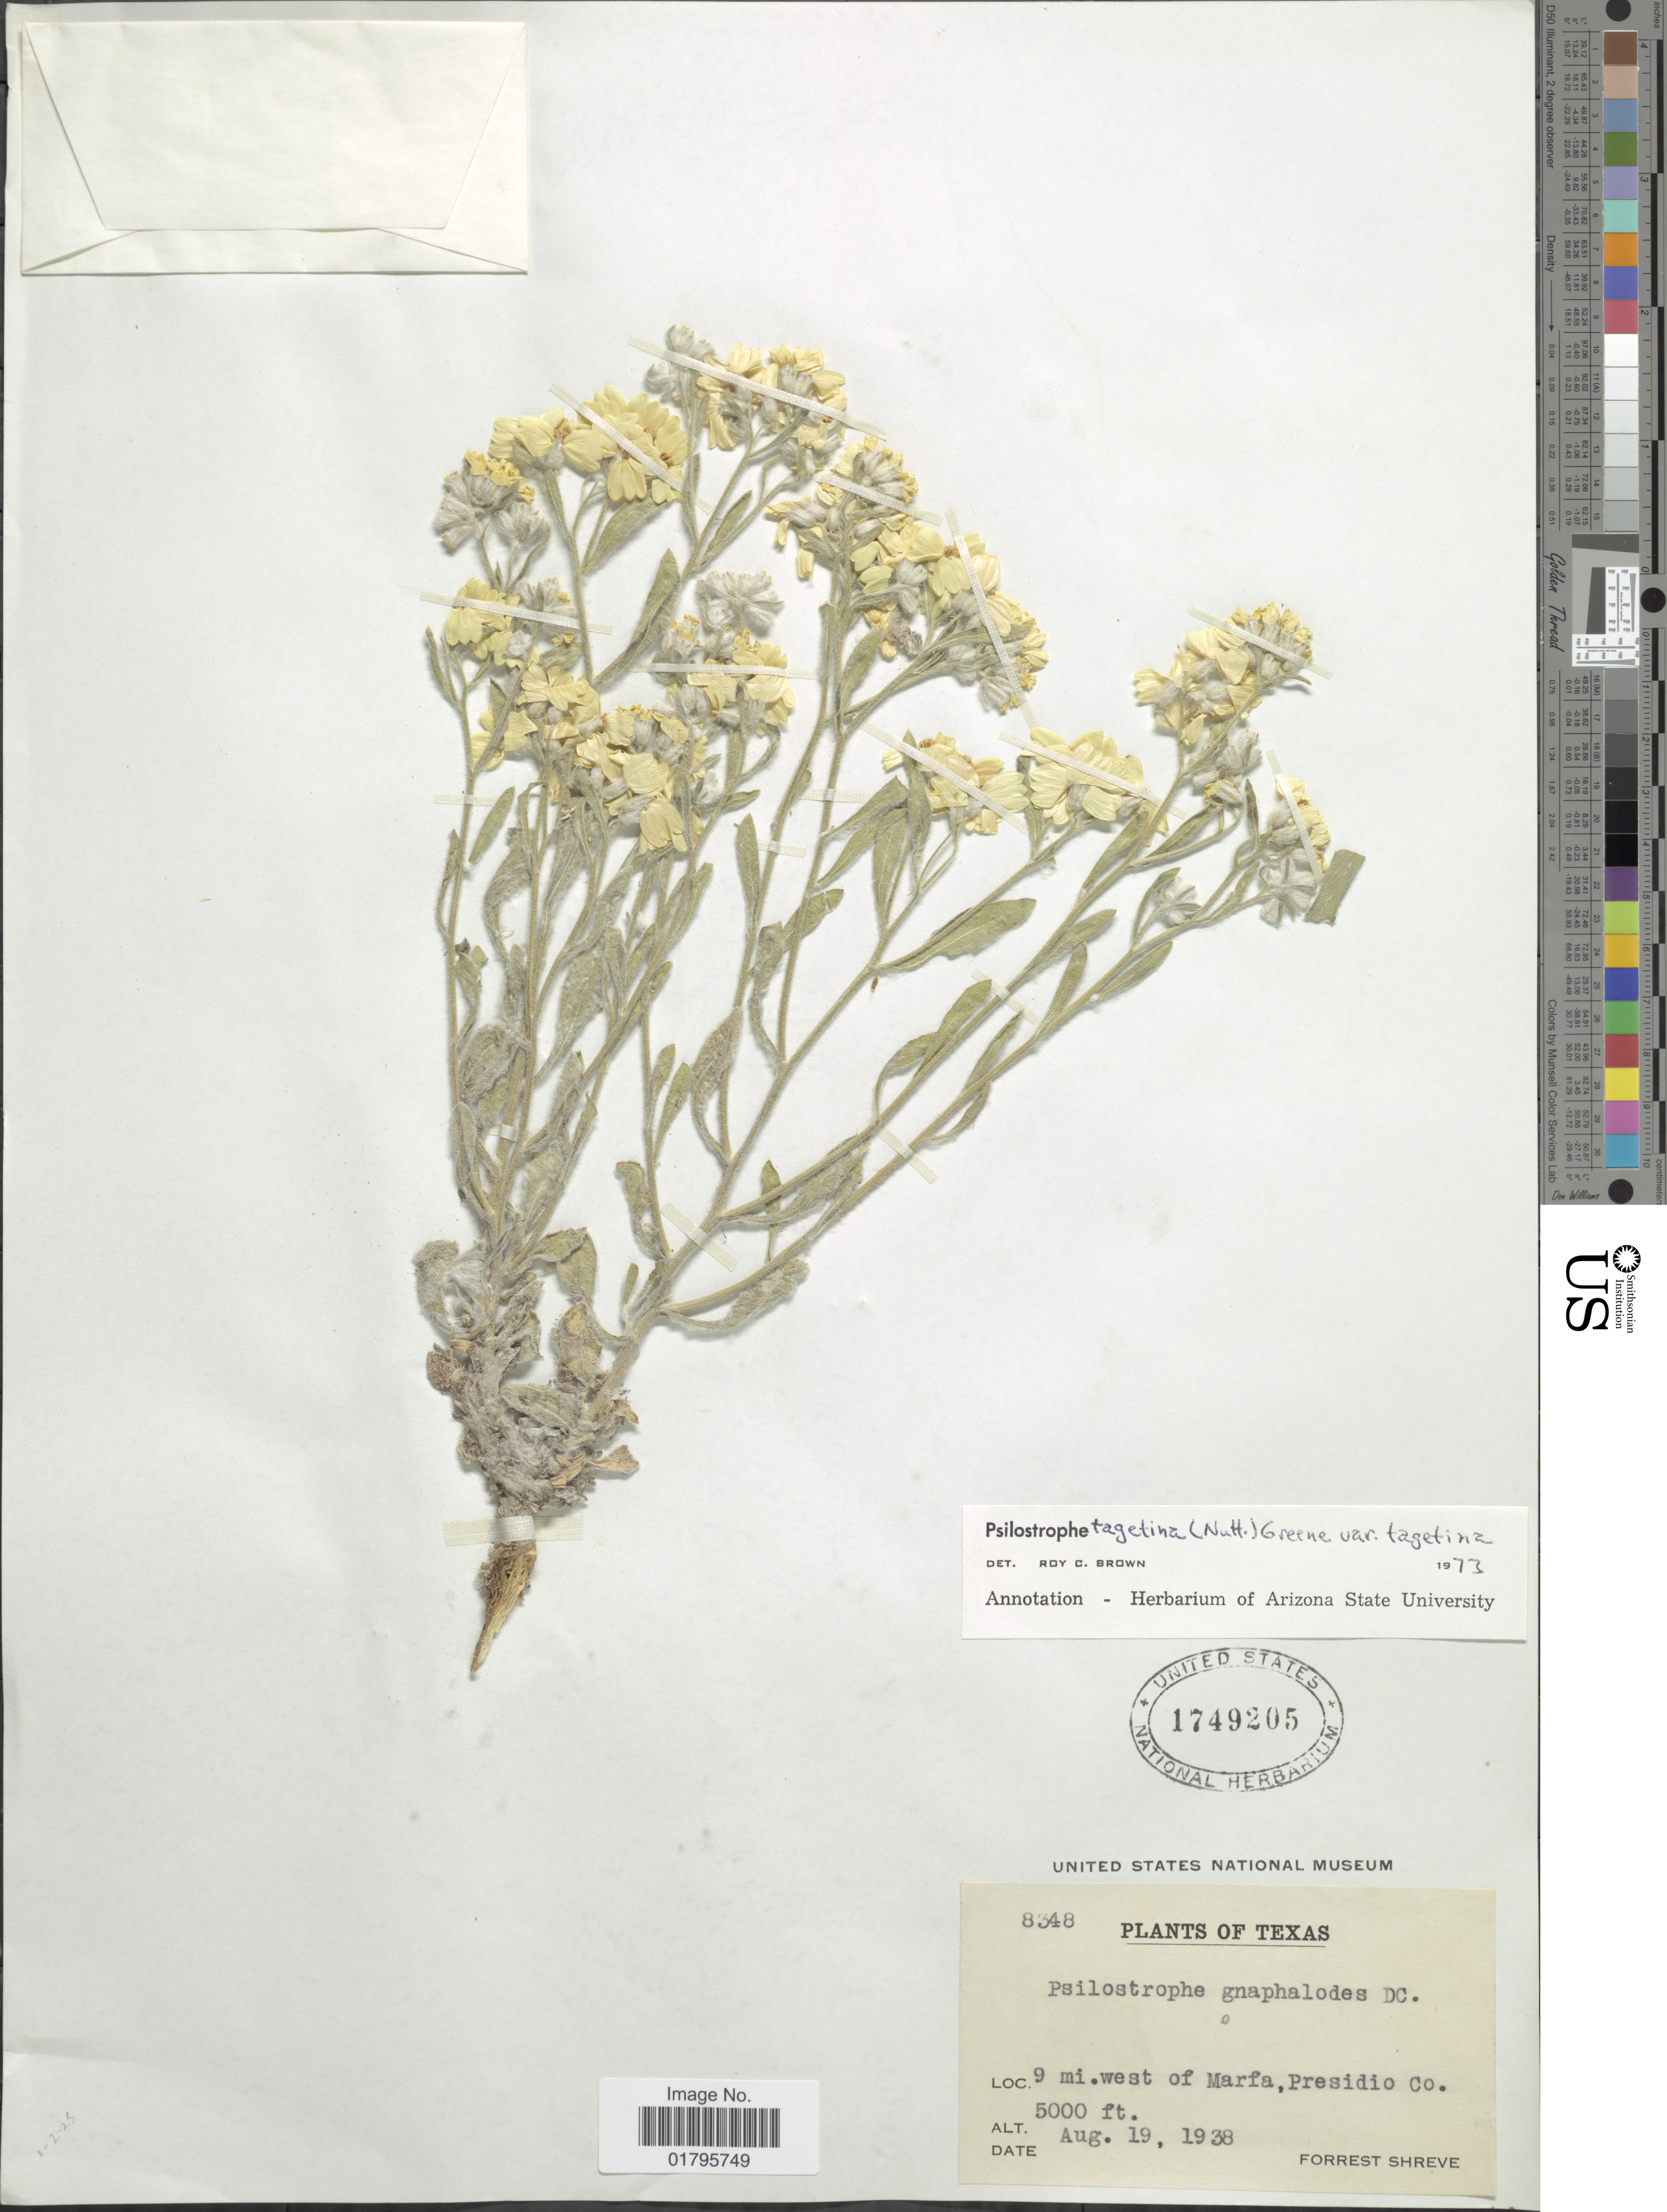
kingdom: Plantae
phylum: Tracheophyta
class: Magnoliopsida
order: Asterales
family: Asteraceae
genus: Psilostrophe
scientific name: Psilostrophe tagetina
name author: (Nutt.) Greene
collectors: F. Shreve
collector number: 8348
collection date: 1938-08-19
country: United States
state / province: Texas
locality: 9 mi. west of Marfa, Presidio Co.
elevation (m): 1524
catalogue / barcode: US 1749205